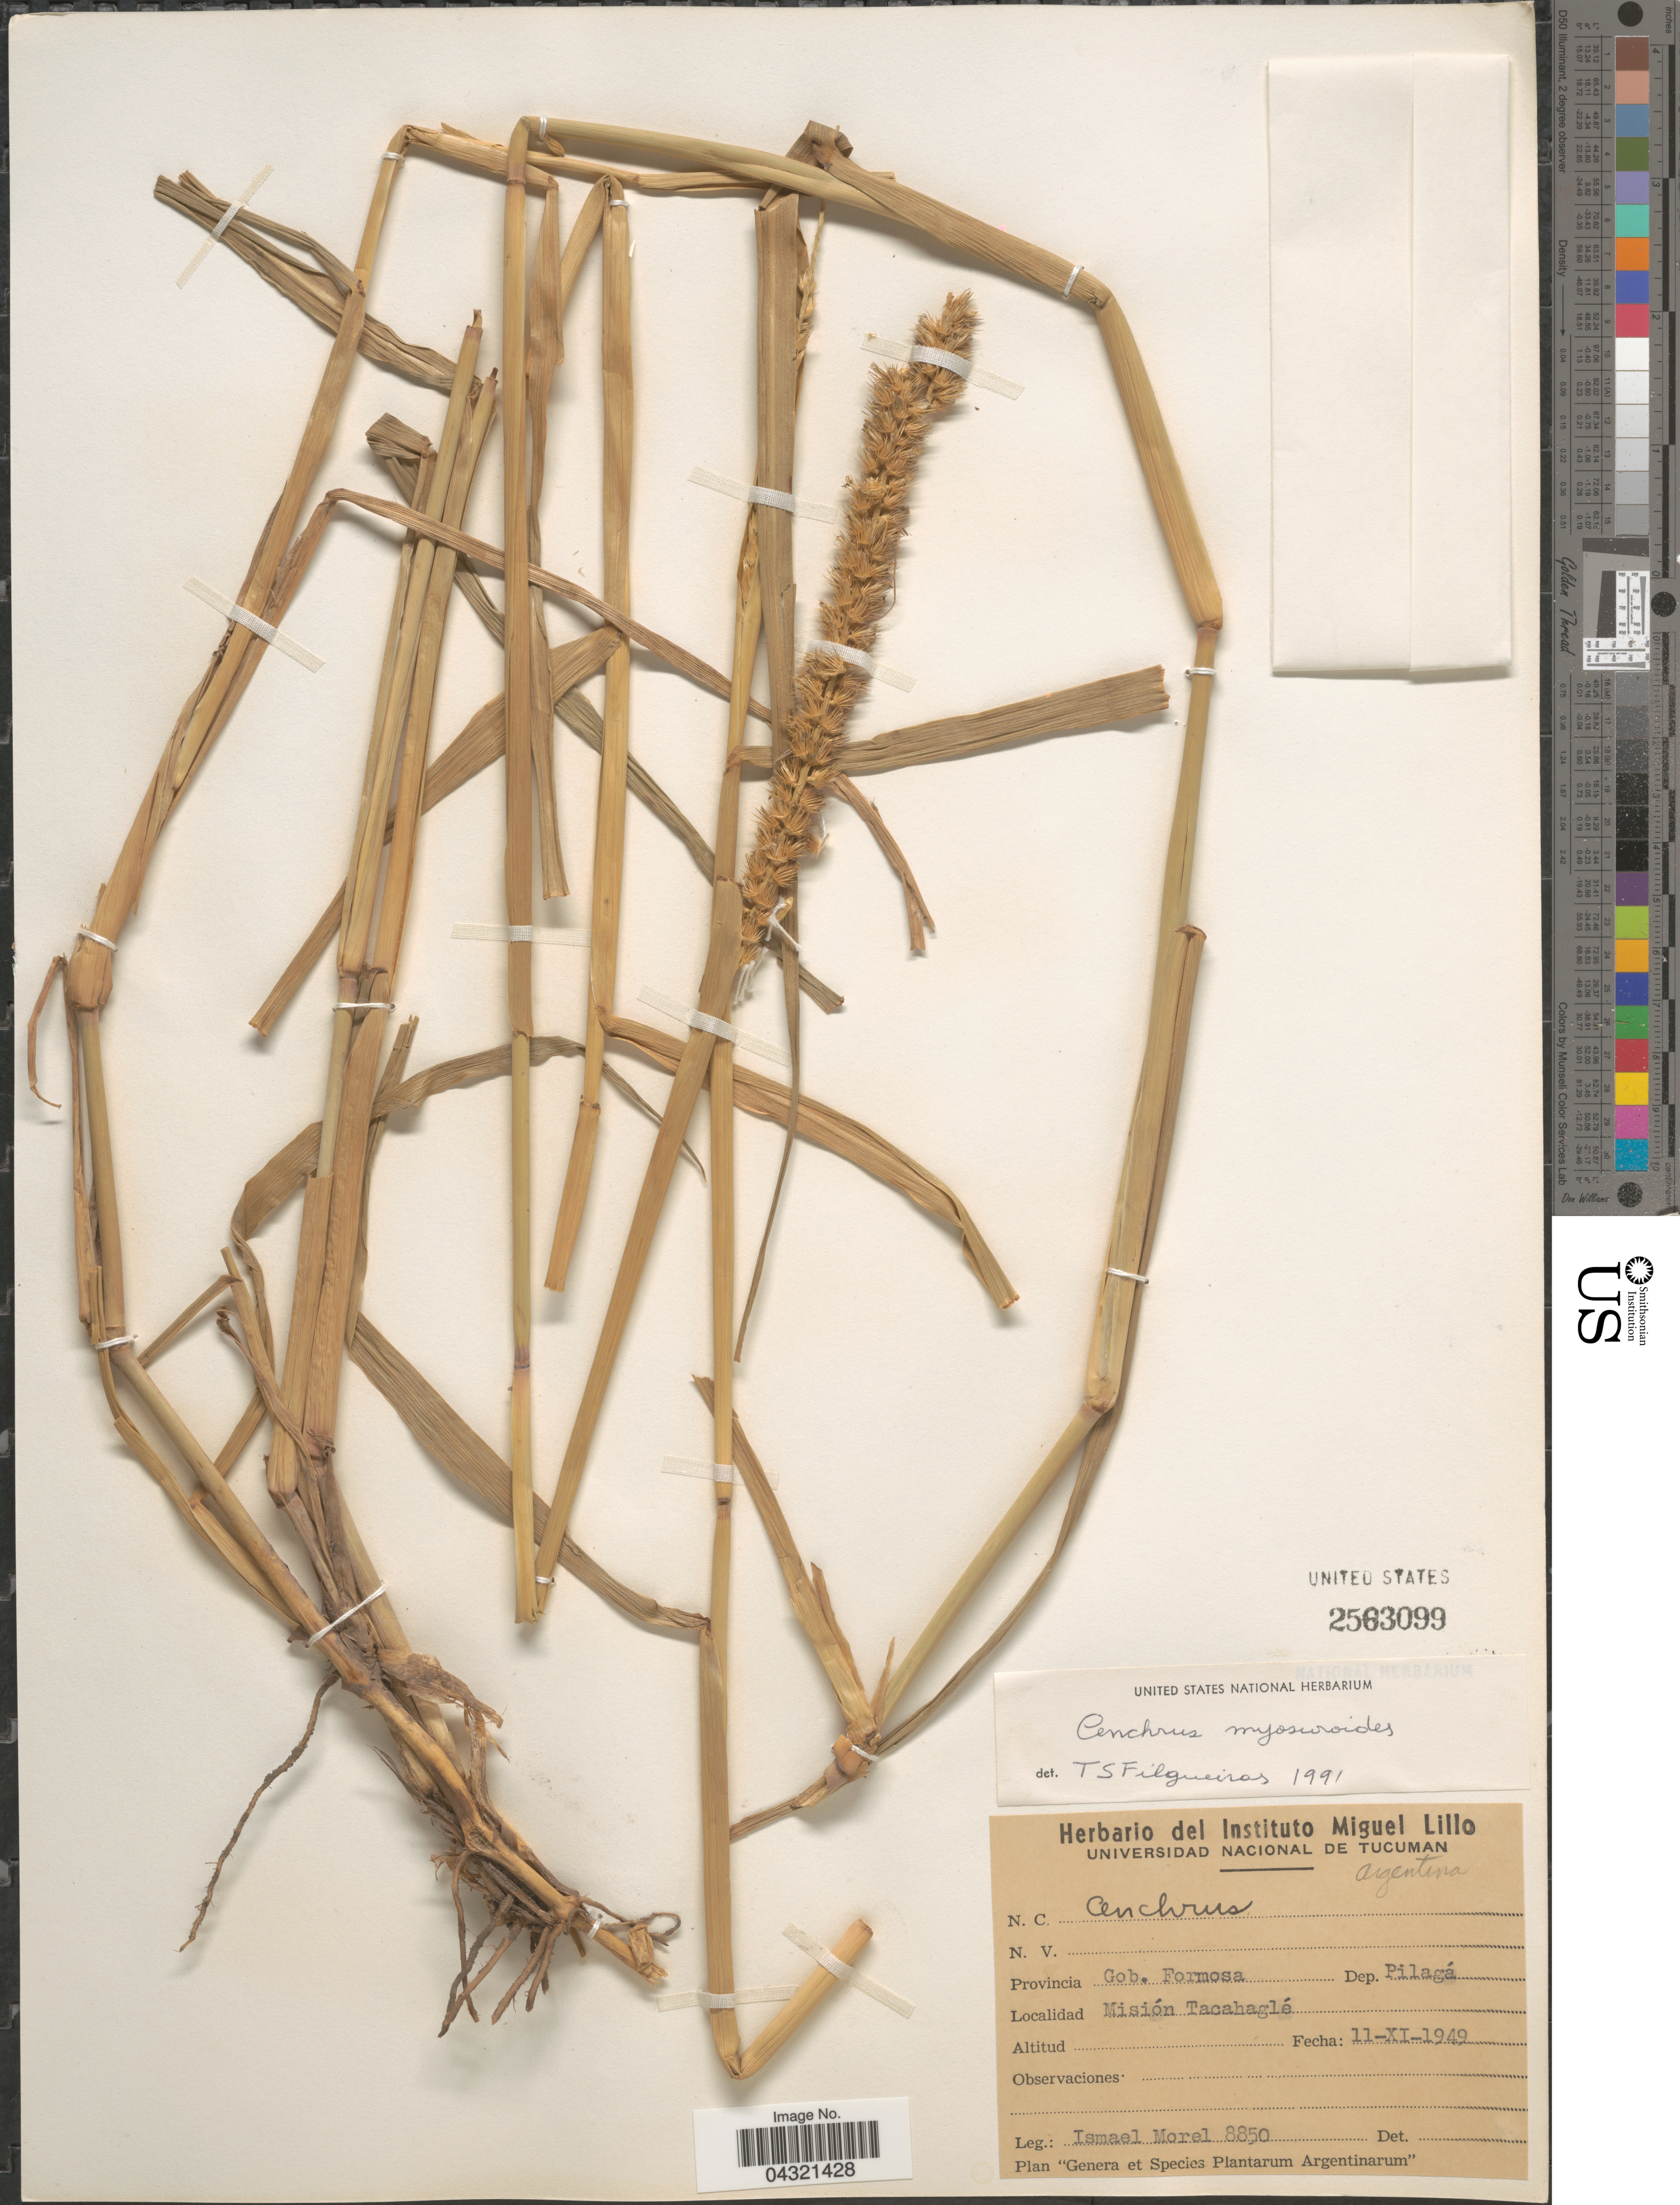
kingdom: Plantae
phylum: Tracheophyta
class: Liliopsida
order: Poales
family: Poaceae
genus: Cenchrus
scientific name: Cenchrus myosuroides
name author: Kunth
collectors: I. Morel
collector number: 8850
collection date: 1949-11-11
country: Argentina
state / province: Formosa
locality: Gob. Formosa. Dep. Pilagá. Misión Tacahaglé.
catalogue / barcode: US 2563099